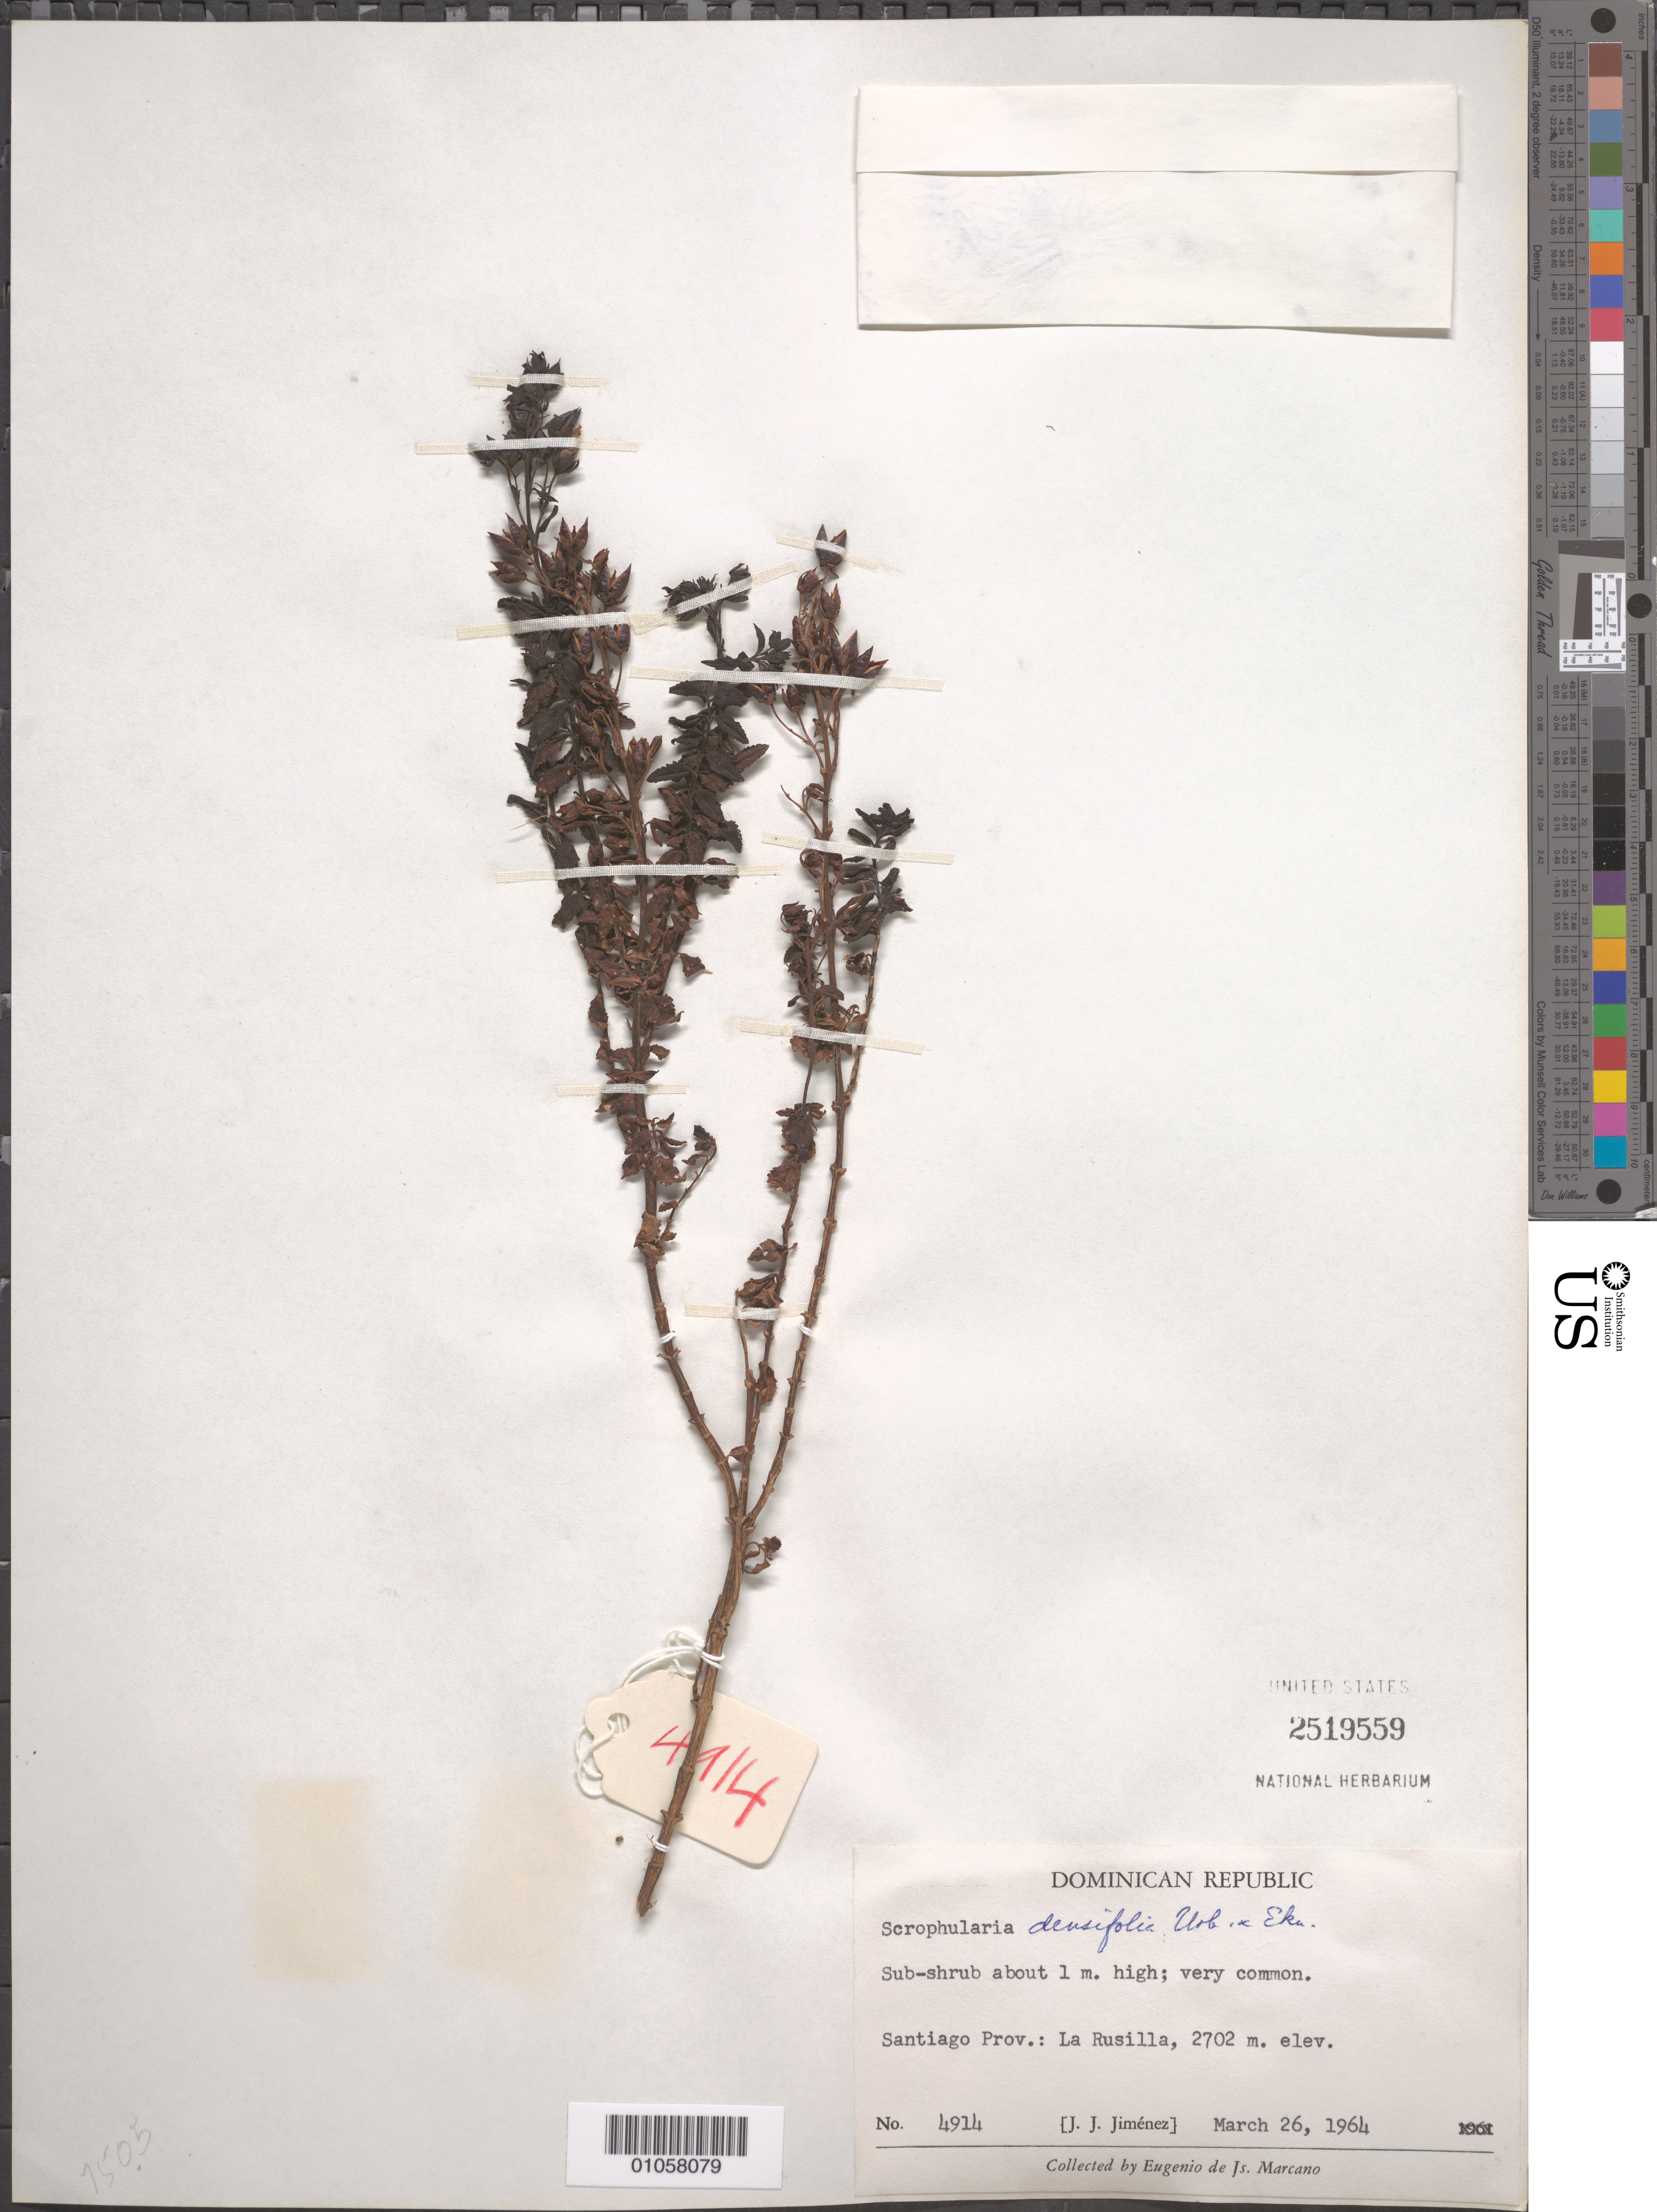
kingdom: Plantae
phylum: Tracheophyta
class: Magnoliopsida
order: Lamiales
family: Scrophulariaceae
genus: Scrophularia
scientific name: Scrophularia densiflora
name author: Urb. & Ekman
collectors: J. J. Jiménez Almonte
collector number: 4914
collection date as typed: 26 Mar 1964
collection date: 1964-03-26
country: Dominican Republic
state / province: Santiago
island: Hispaniola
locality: La Rusilla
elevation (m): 2702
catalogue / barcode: US 2519559